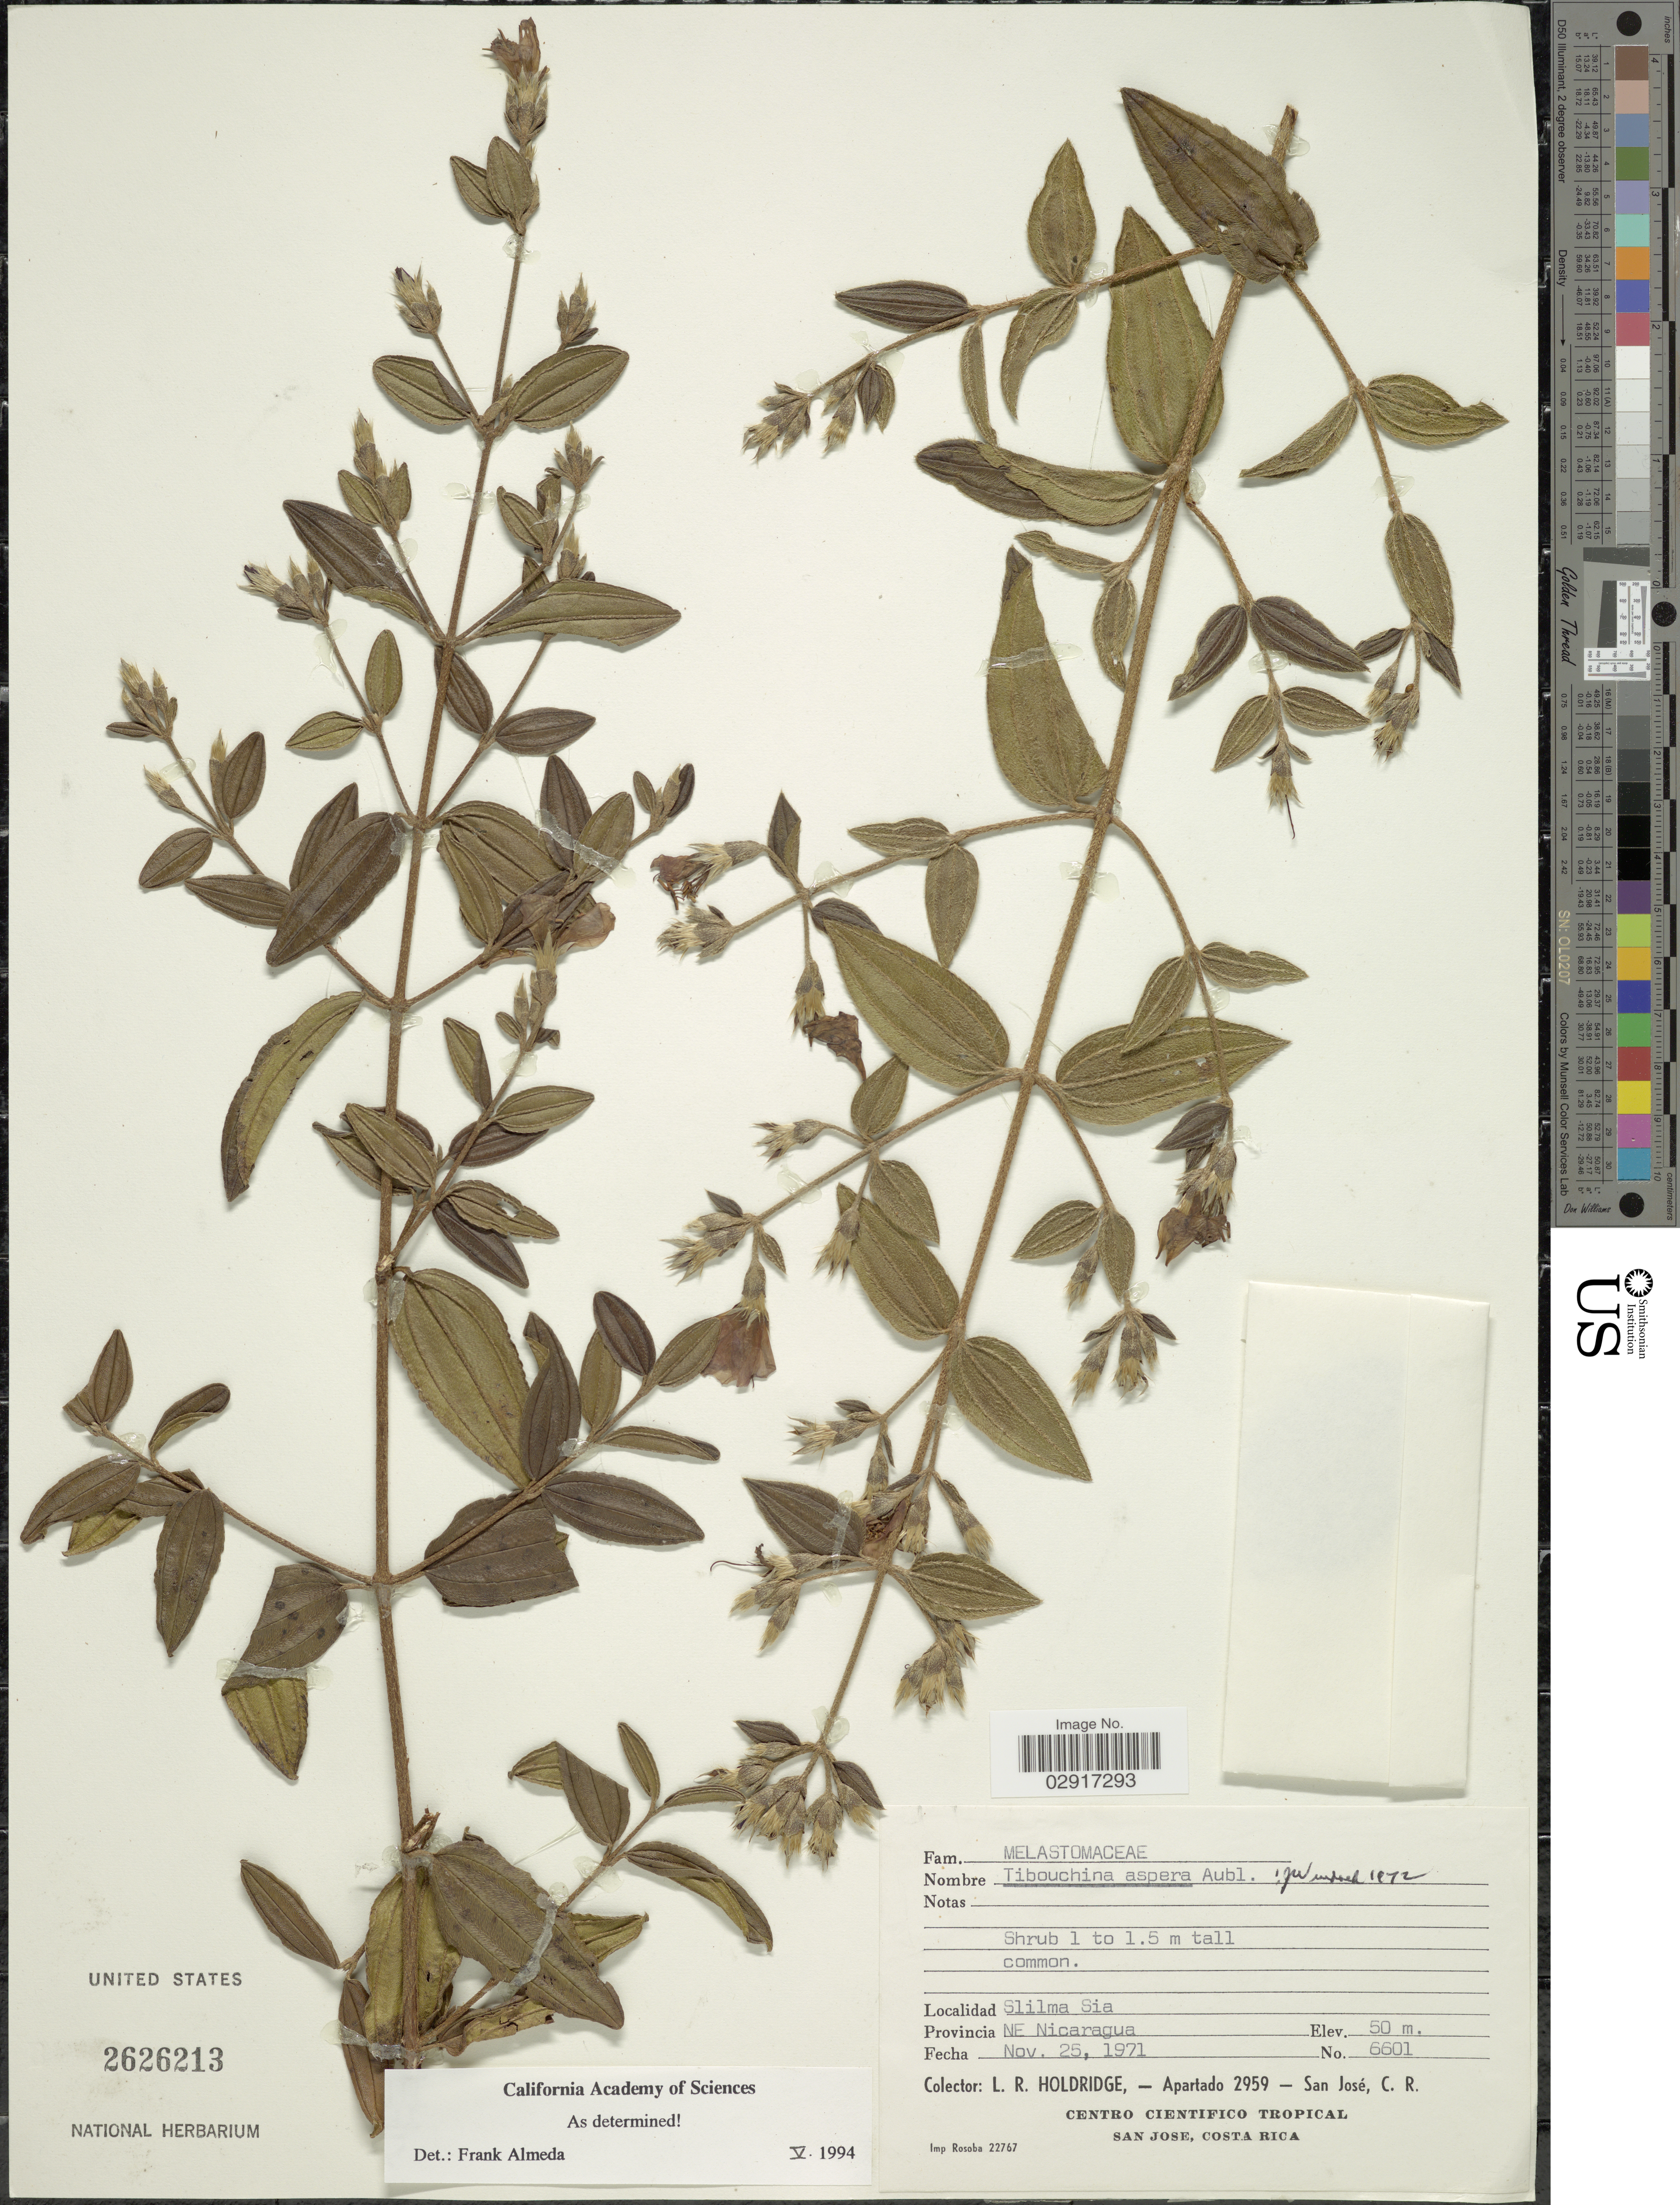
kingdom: Plantae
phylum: Tracheophyta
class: Magnoliopsida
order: Myrtales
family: Melastomataceae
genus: Tibouchina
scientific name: Tibouchina aspera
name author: Aubl.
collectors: L. Holdridge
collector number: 6601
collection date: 1971-11-25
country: Nicaragua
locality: Slilma Sia. NE Nicaragua.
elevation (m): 50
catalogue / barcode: US 2626213